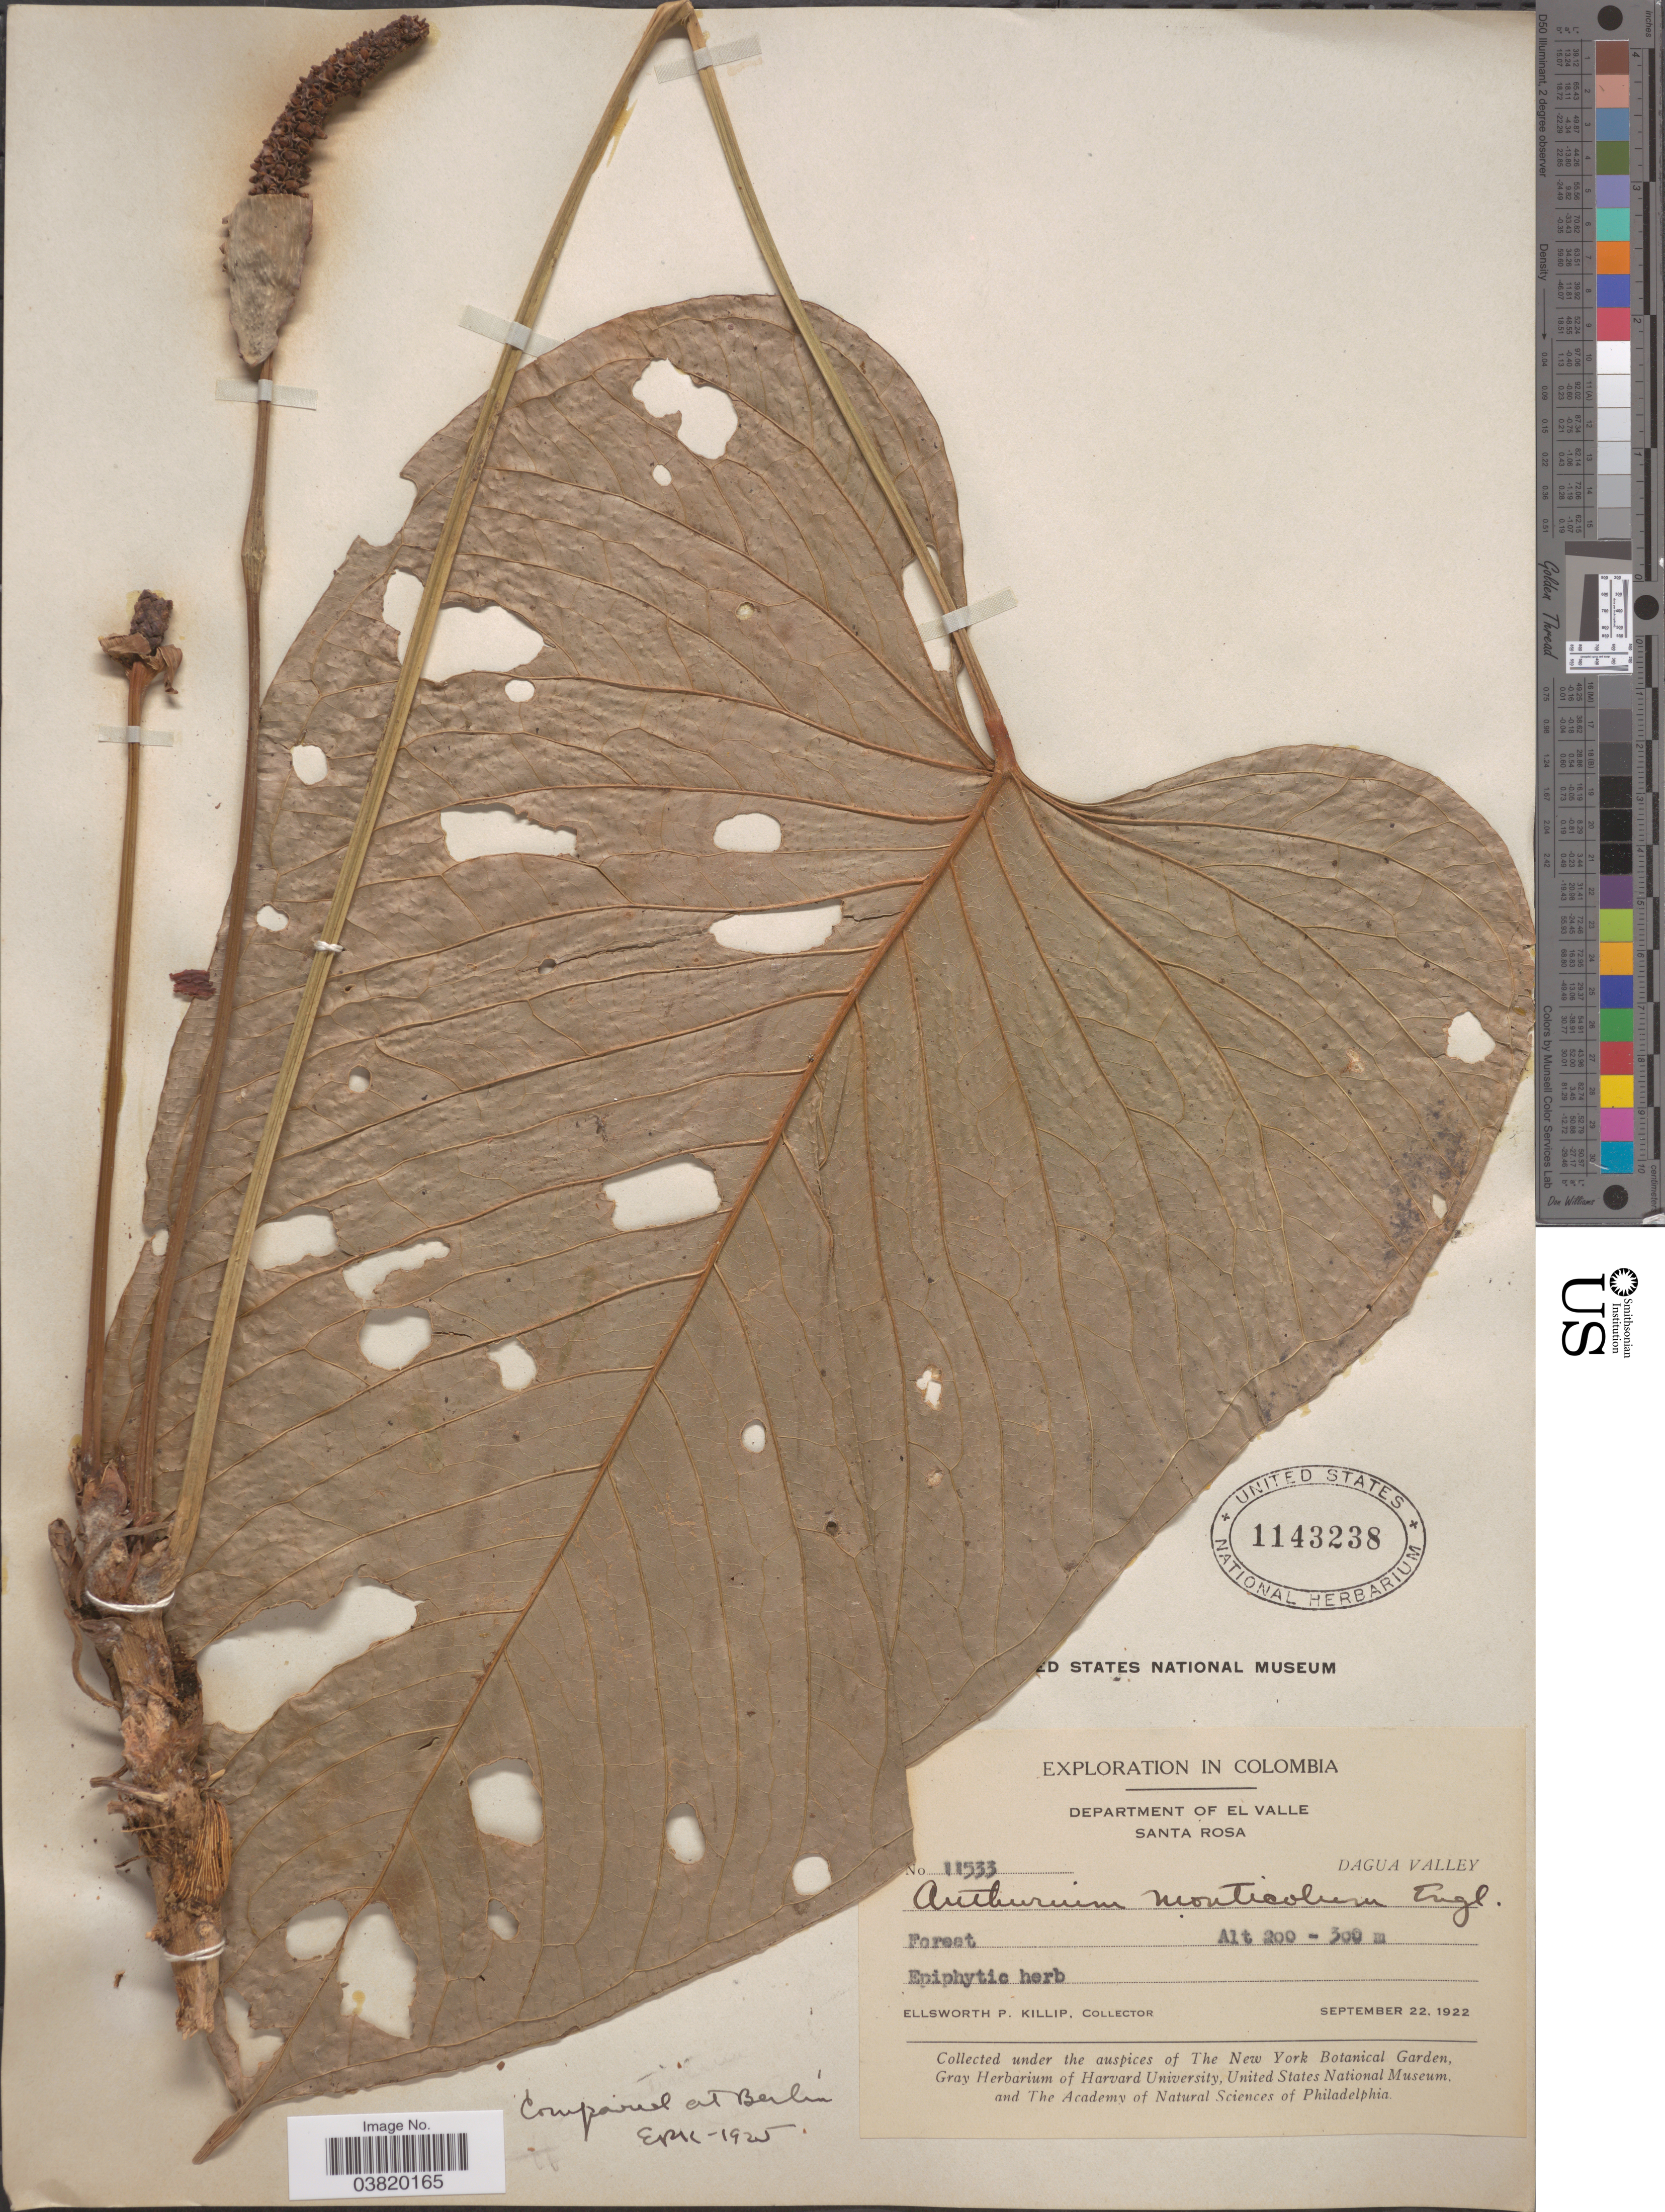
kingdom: Plantae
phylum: Tracheophyta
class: Liliopsida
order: Alismatales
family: Araceae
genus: Anthurium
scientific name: Anthurium monticola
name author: Engl.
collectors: E. P. Killip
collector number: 11533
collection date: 1922-09-22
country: Colombia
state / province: Valle del Cauca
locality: Department of El Valle. Santa Rosa. Dagua Valley.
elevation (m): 200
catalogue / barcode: US 1143238